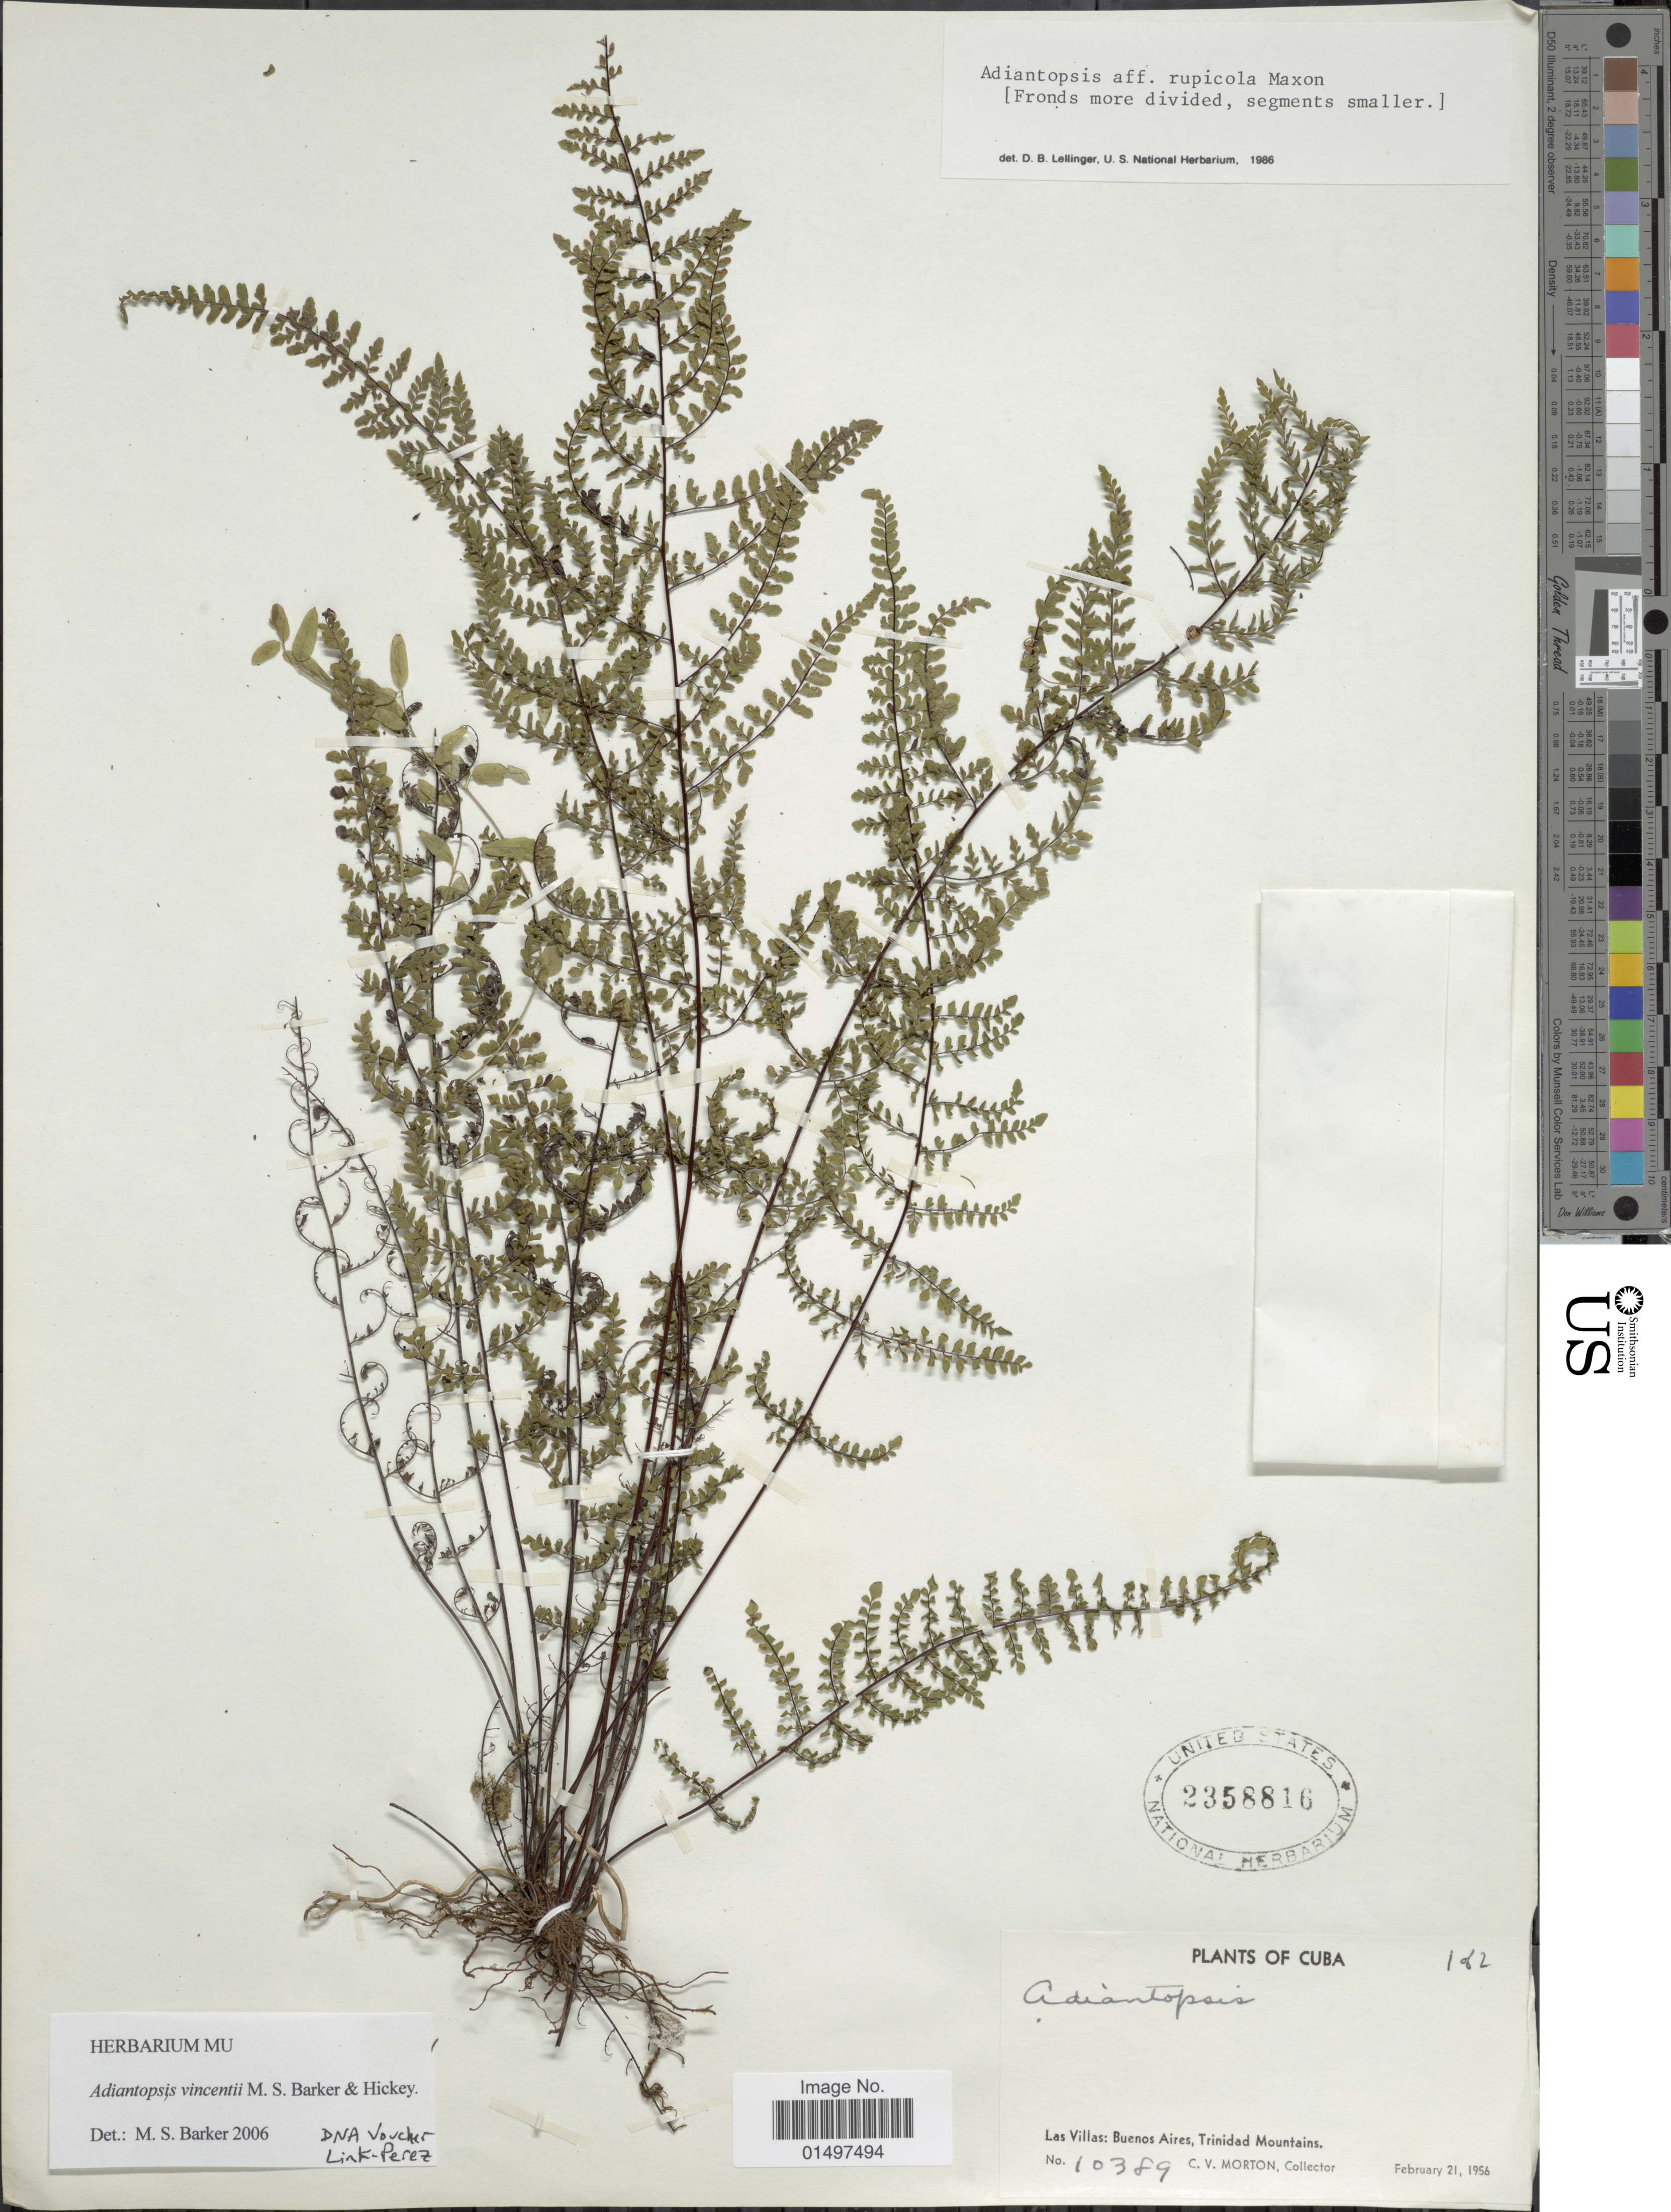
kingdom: Plantae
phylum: Tracheophyta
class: Polypodiopsida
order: Polypodiales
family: Pteridaceae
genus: Adiantopsis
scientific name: Adiantopsis vincentii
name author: M.S. Barker & Hickey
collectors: C. V. Morton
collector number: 10389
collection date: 1956-02-21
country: Cuba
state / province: Las Villas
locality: Buenos Aires, Trinidad Mountains.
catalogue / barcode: US 2358816